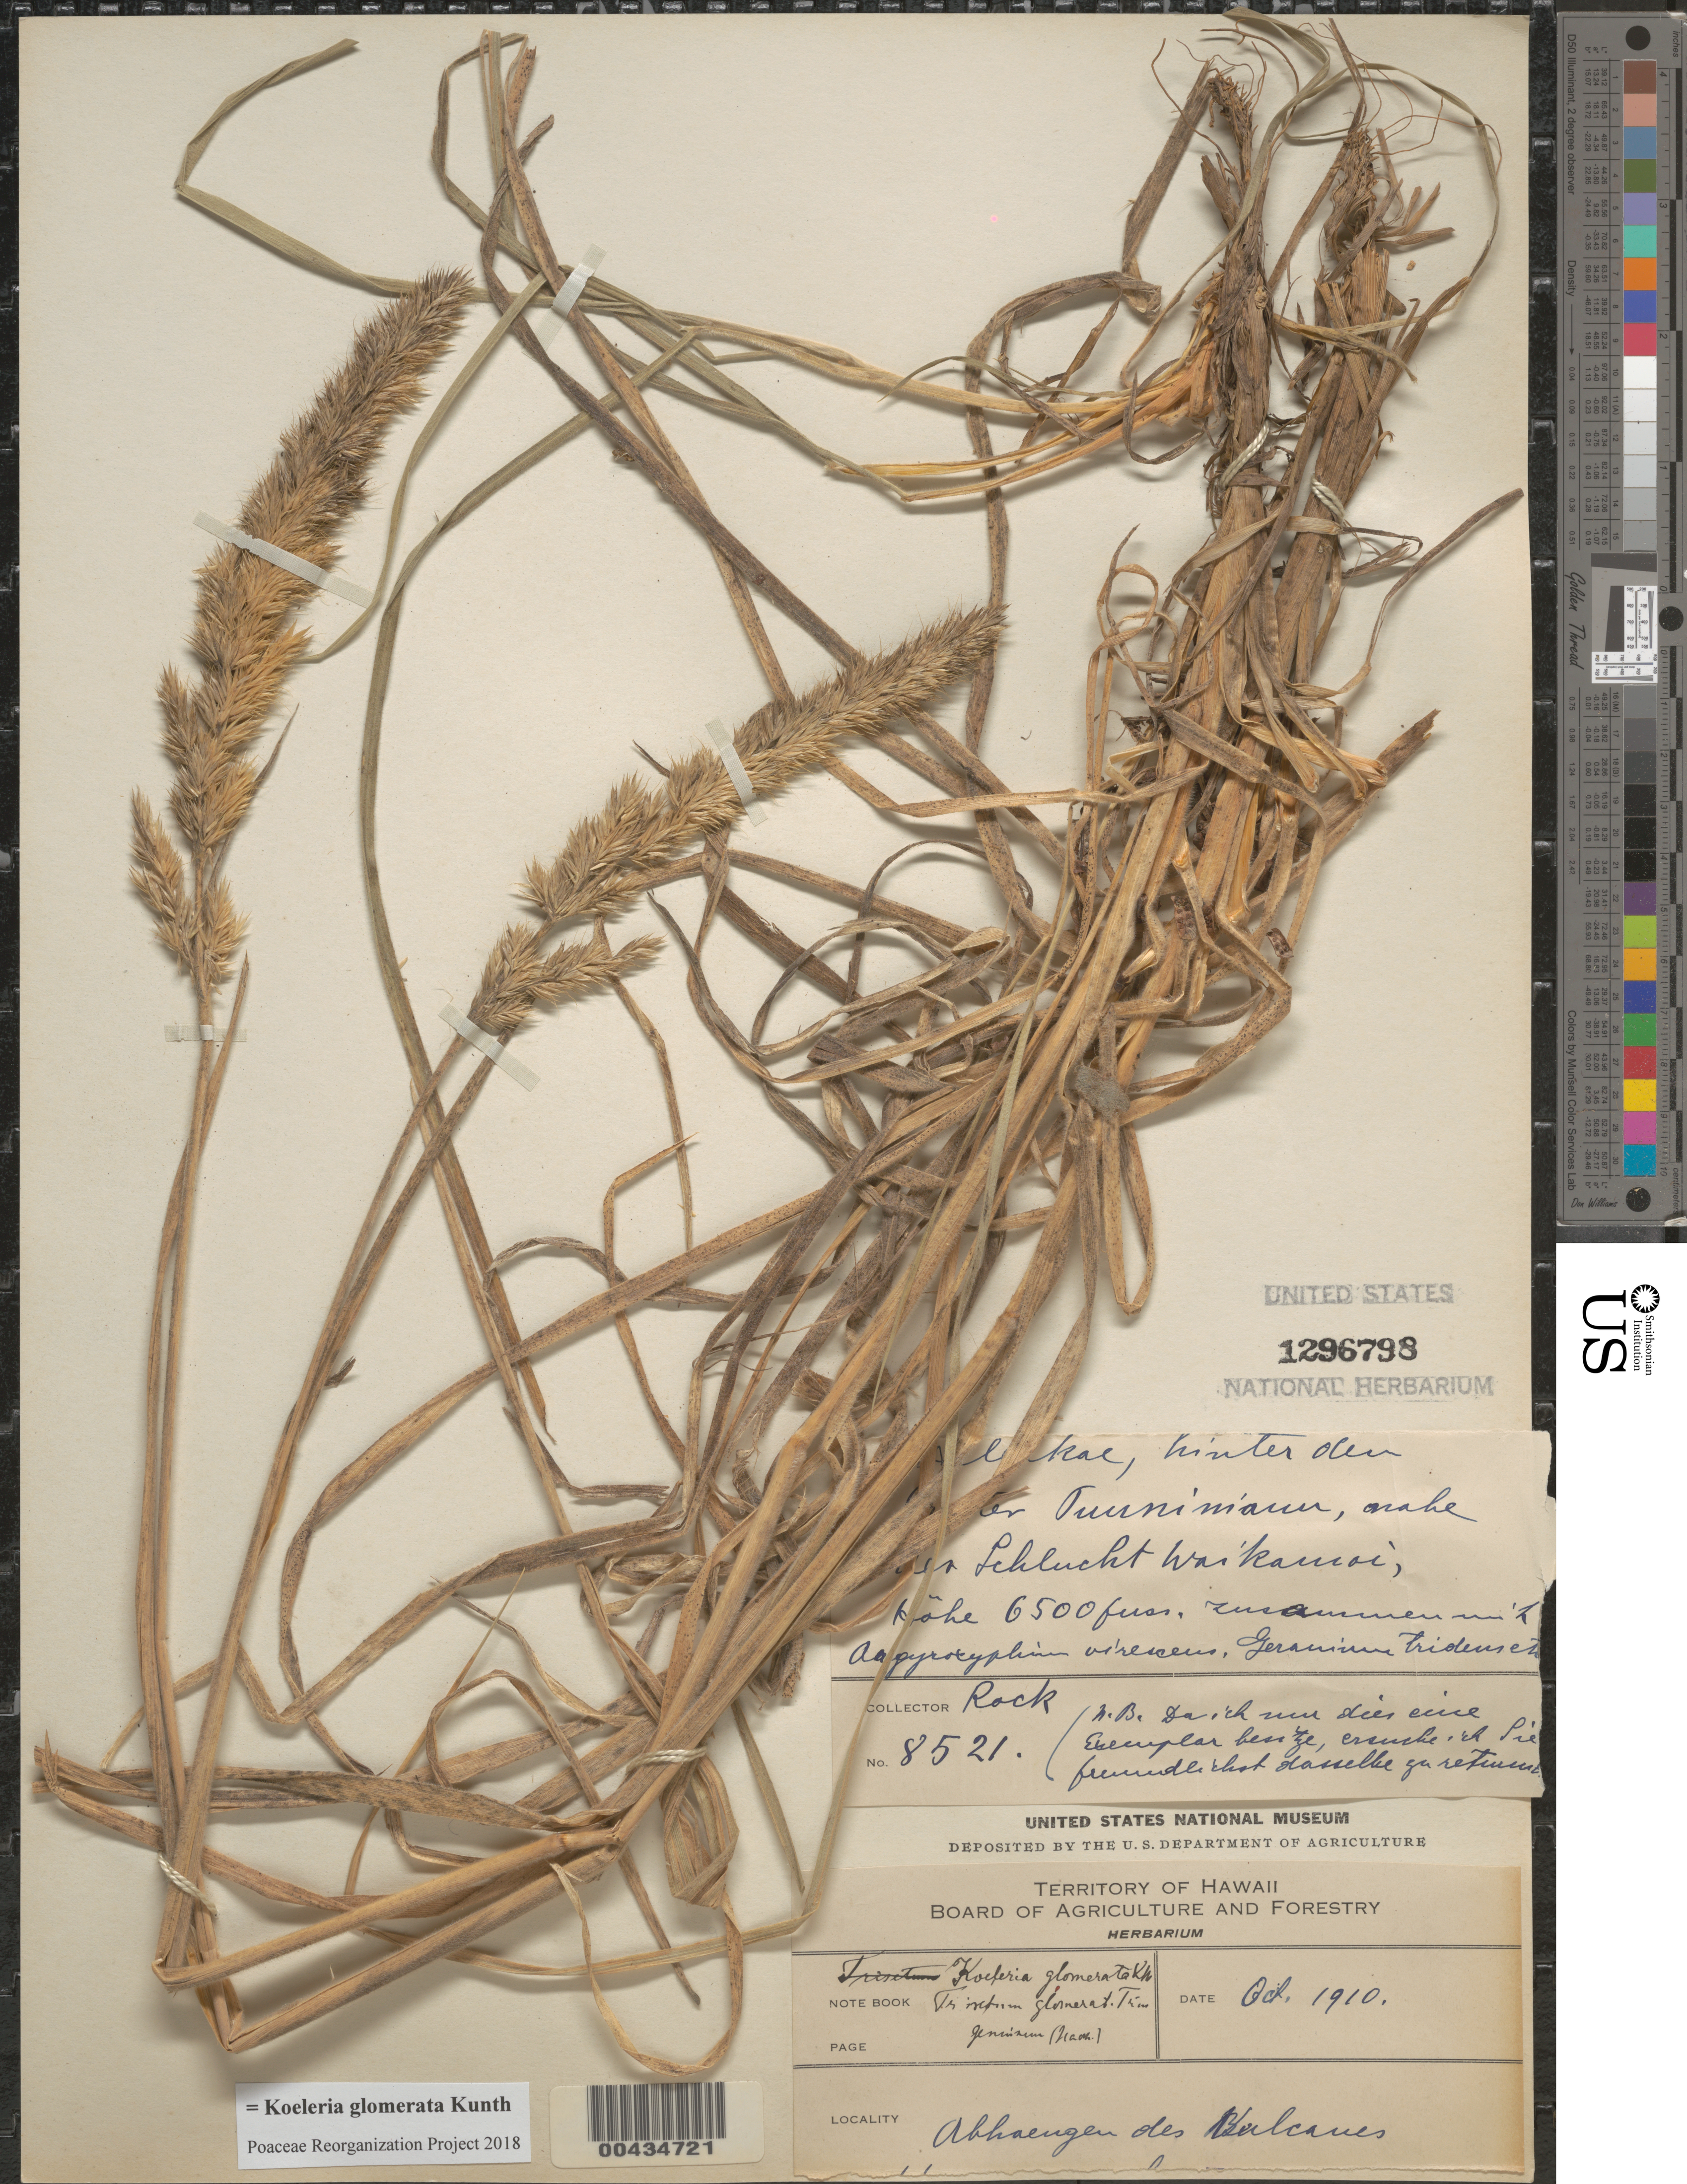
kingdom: Plantae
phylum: Tracheophyta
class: Liliopsida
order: Poales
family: Poaceae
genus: Koeleria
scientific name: Koeleria glomerata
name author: Kunth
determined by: Poaceae Reorganization Project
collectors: J. F. Rock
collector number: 8521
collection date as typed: Oct 1910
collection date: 1910-10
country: United States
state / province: Hawaii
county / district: Hawaii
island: Hawaii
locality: Locality text obscured and in German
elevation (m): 1981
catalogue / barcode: US 1296798